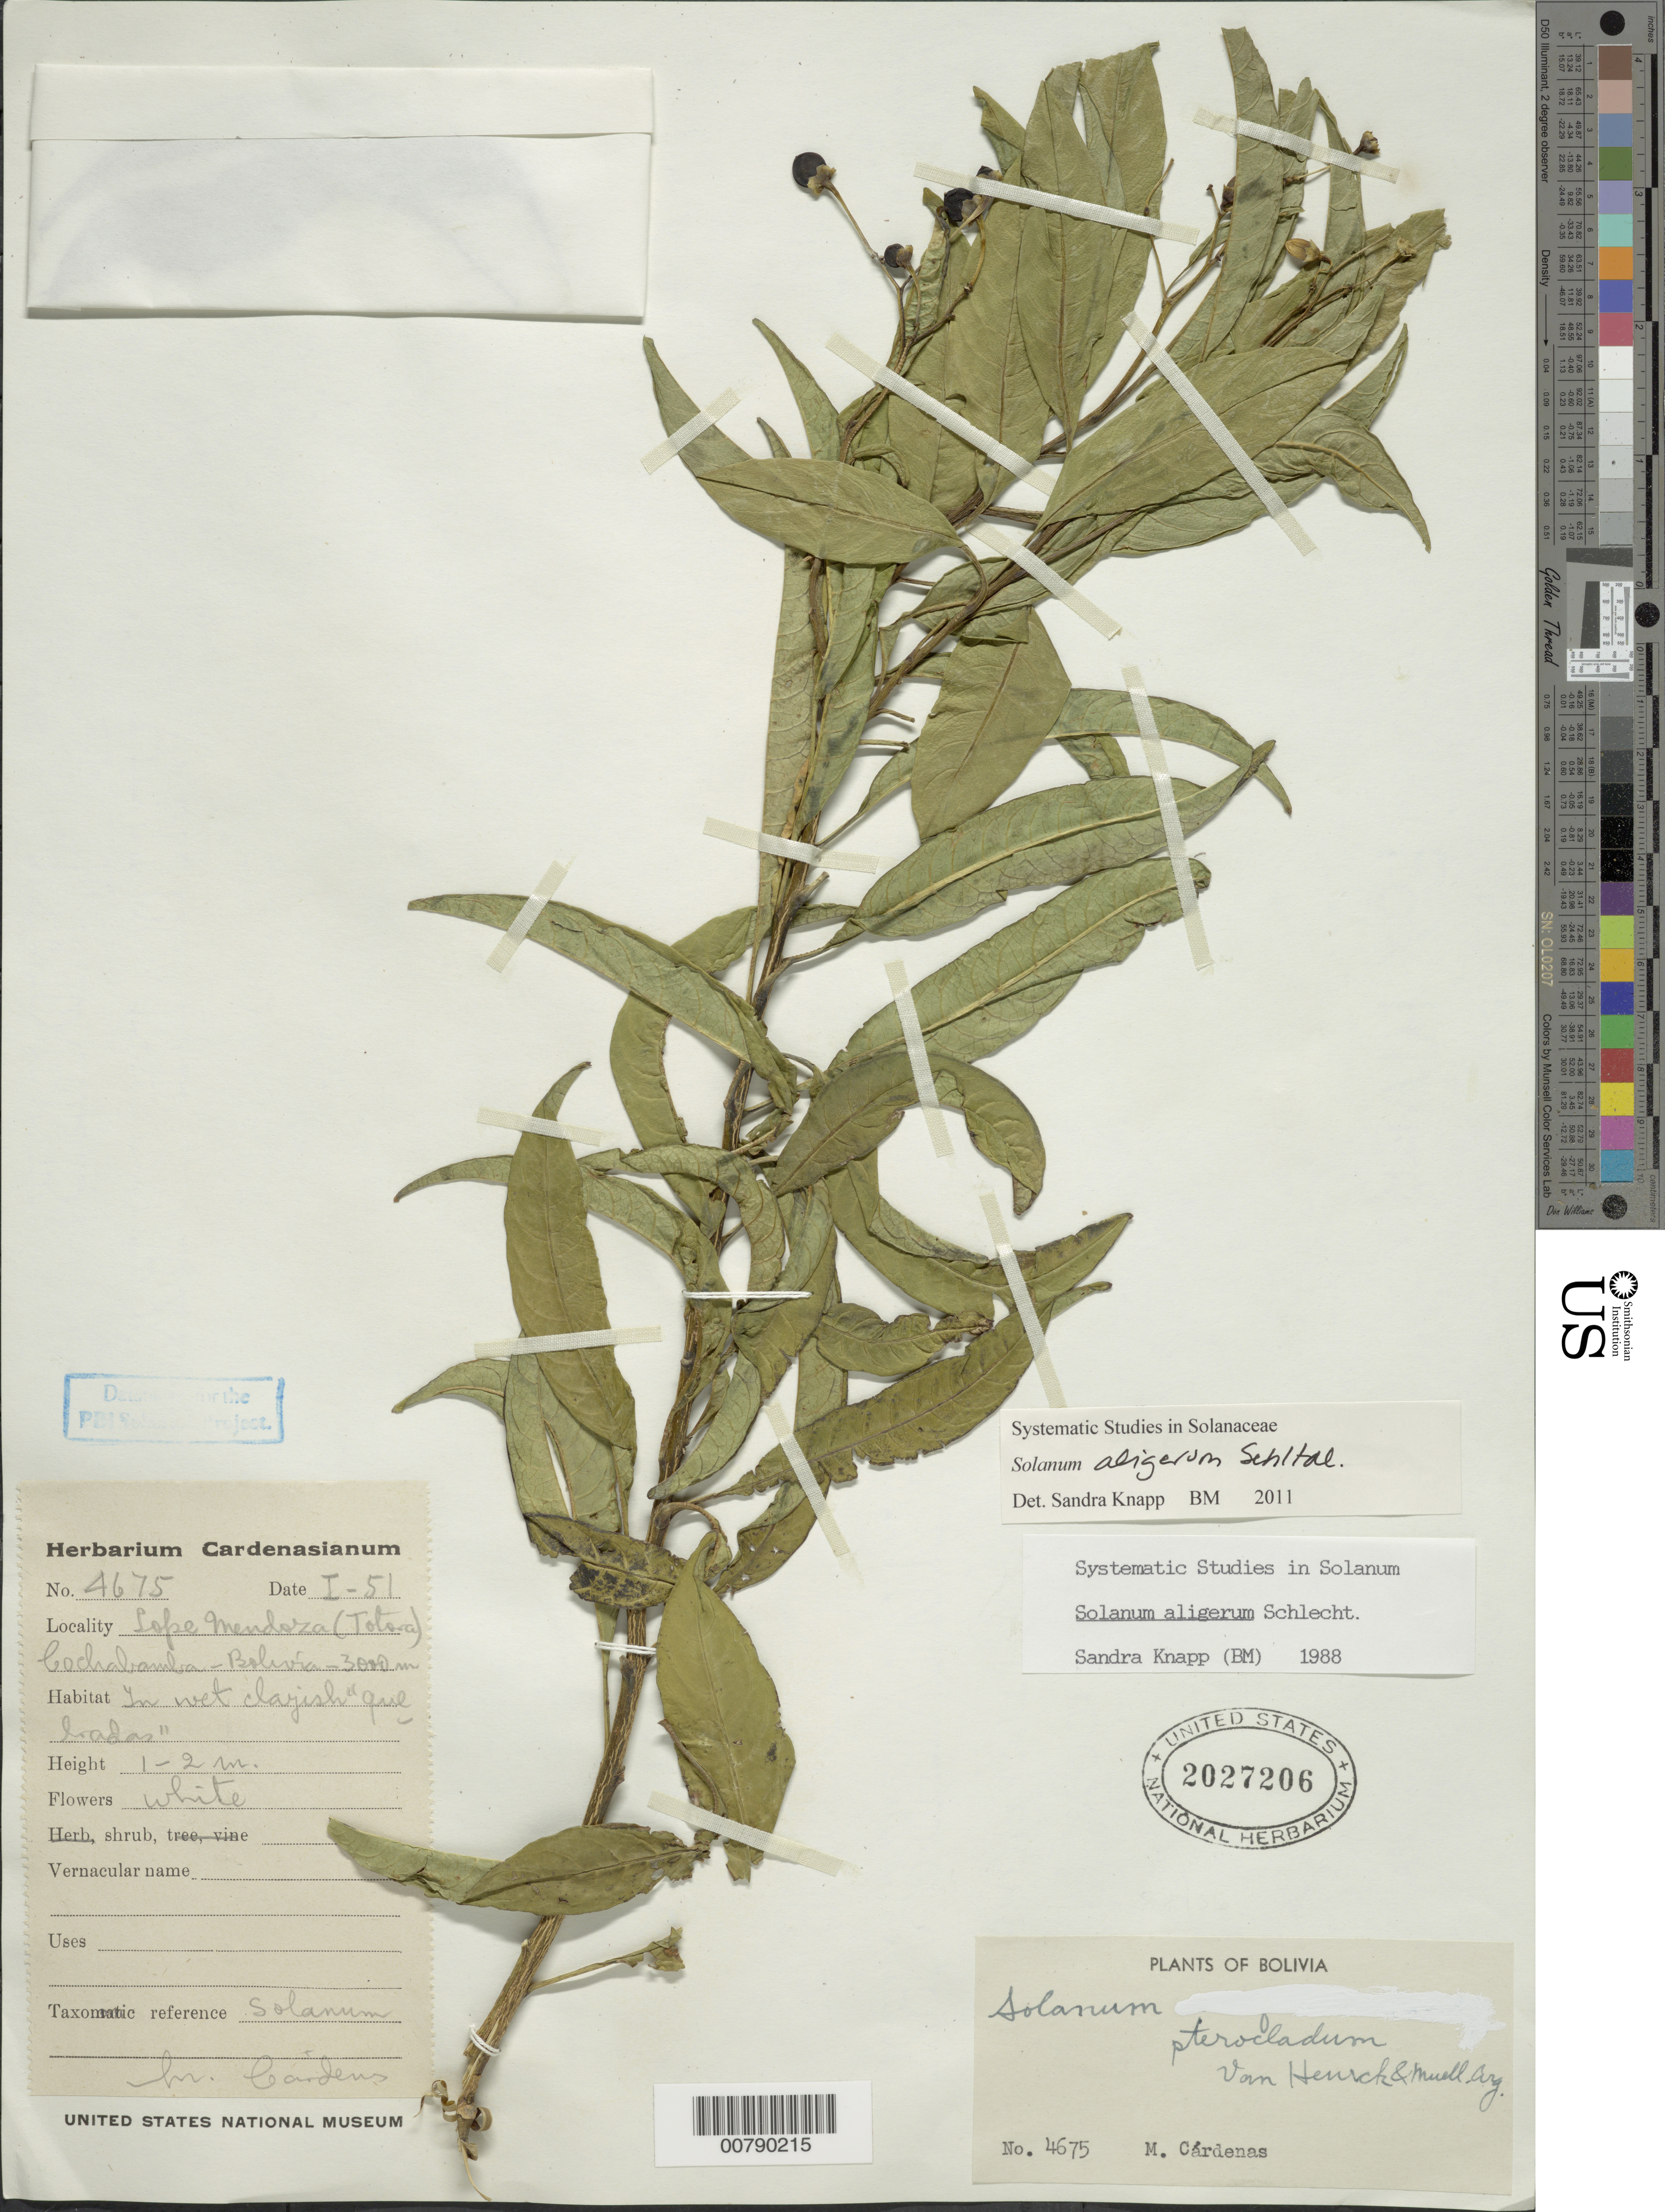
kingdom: Plantae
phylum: Tracheophyta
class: Magnoliopsida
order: Solanales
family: Solanaceae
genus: Solanum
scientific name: Solanum aligerum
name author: Schltdl.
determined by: Knapp, S. D.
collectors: M. Cárdenas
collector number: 4675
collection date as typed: Jan 1951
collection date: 1951-01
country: Bolivia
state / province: Cochabamba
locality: (Totora)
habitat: wet clayish quebradas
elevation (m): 3000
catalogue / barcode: US 2027206